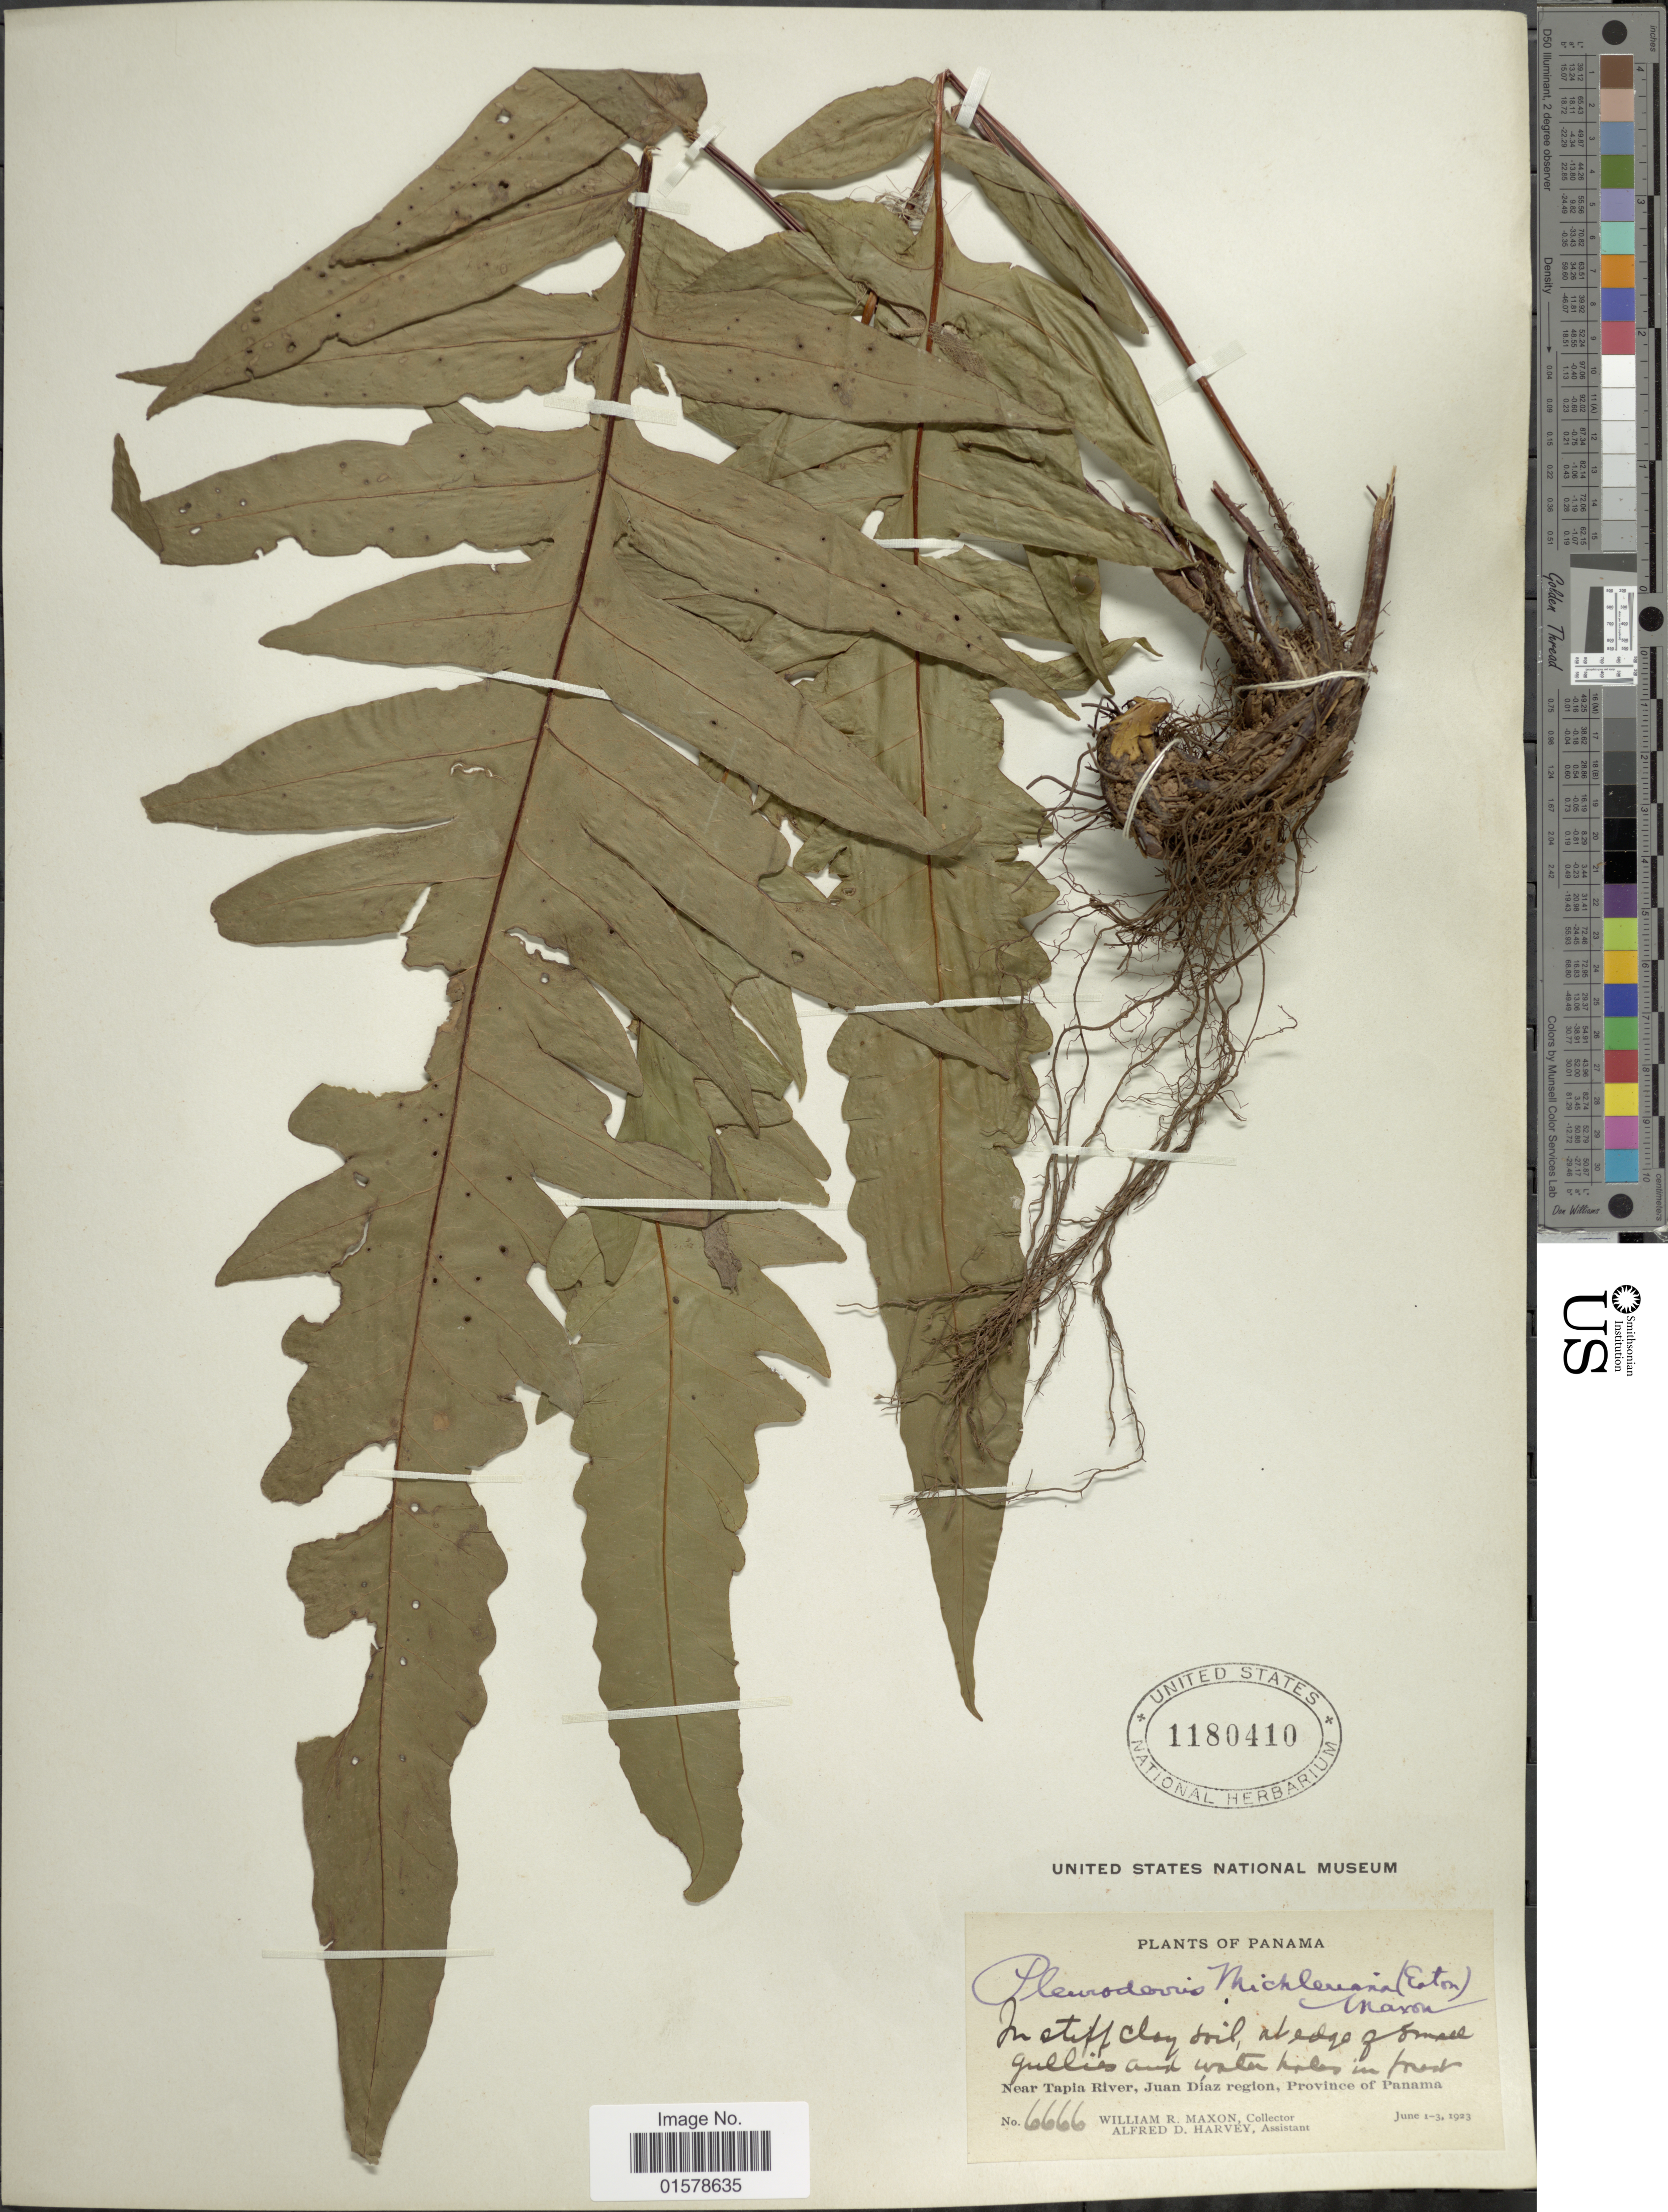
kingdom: Plantae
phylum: Tracheophyta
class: Polypodiopsida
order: Polypodiales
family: Tectariaceae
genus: Tectaria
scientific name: Tectaria x michleriana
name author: (D.C. Eaton) Lellinger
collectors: W. R. Maxon & A. D. Harvey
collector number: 6666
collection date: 1923-06-01/1923-06-03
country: Panama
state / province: Panamá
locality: Near Tapia river, Juan Diaz region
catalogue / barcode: US 1180410